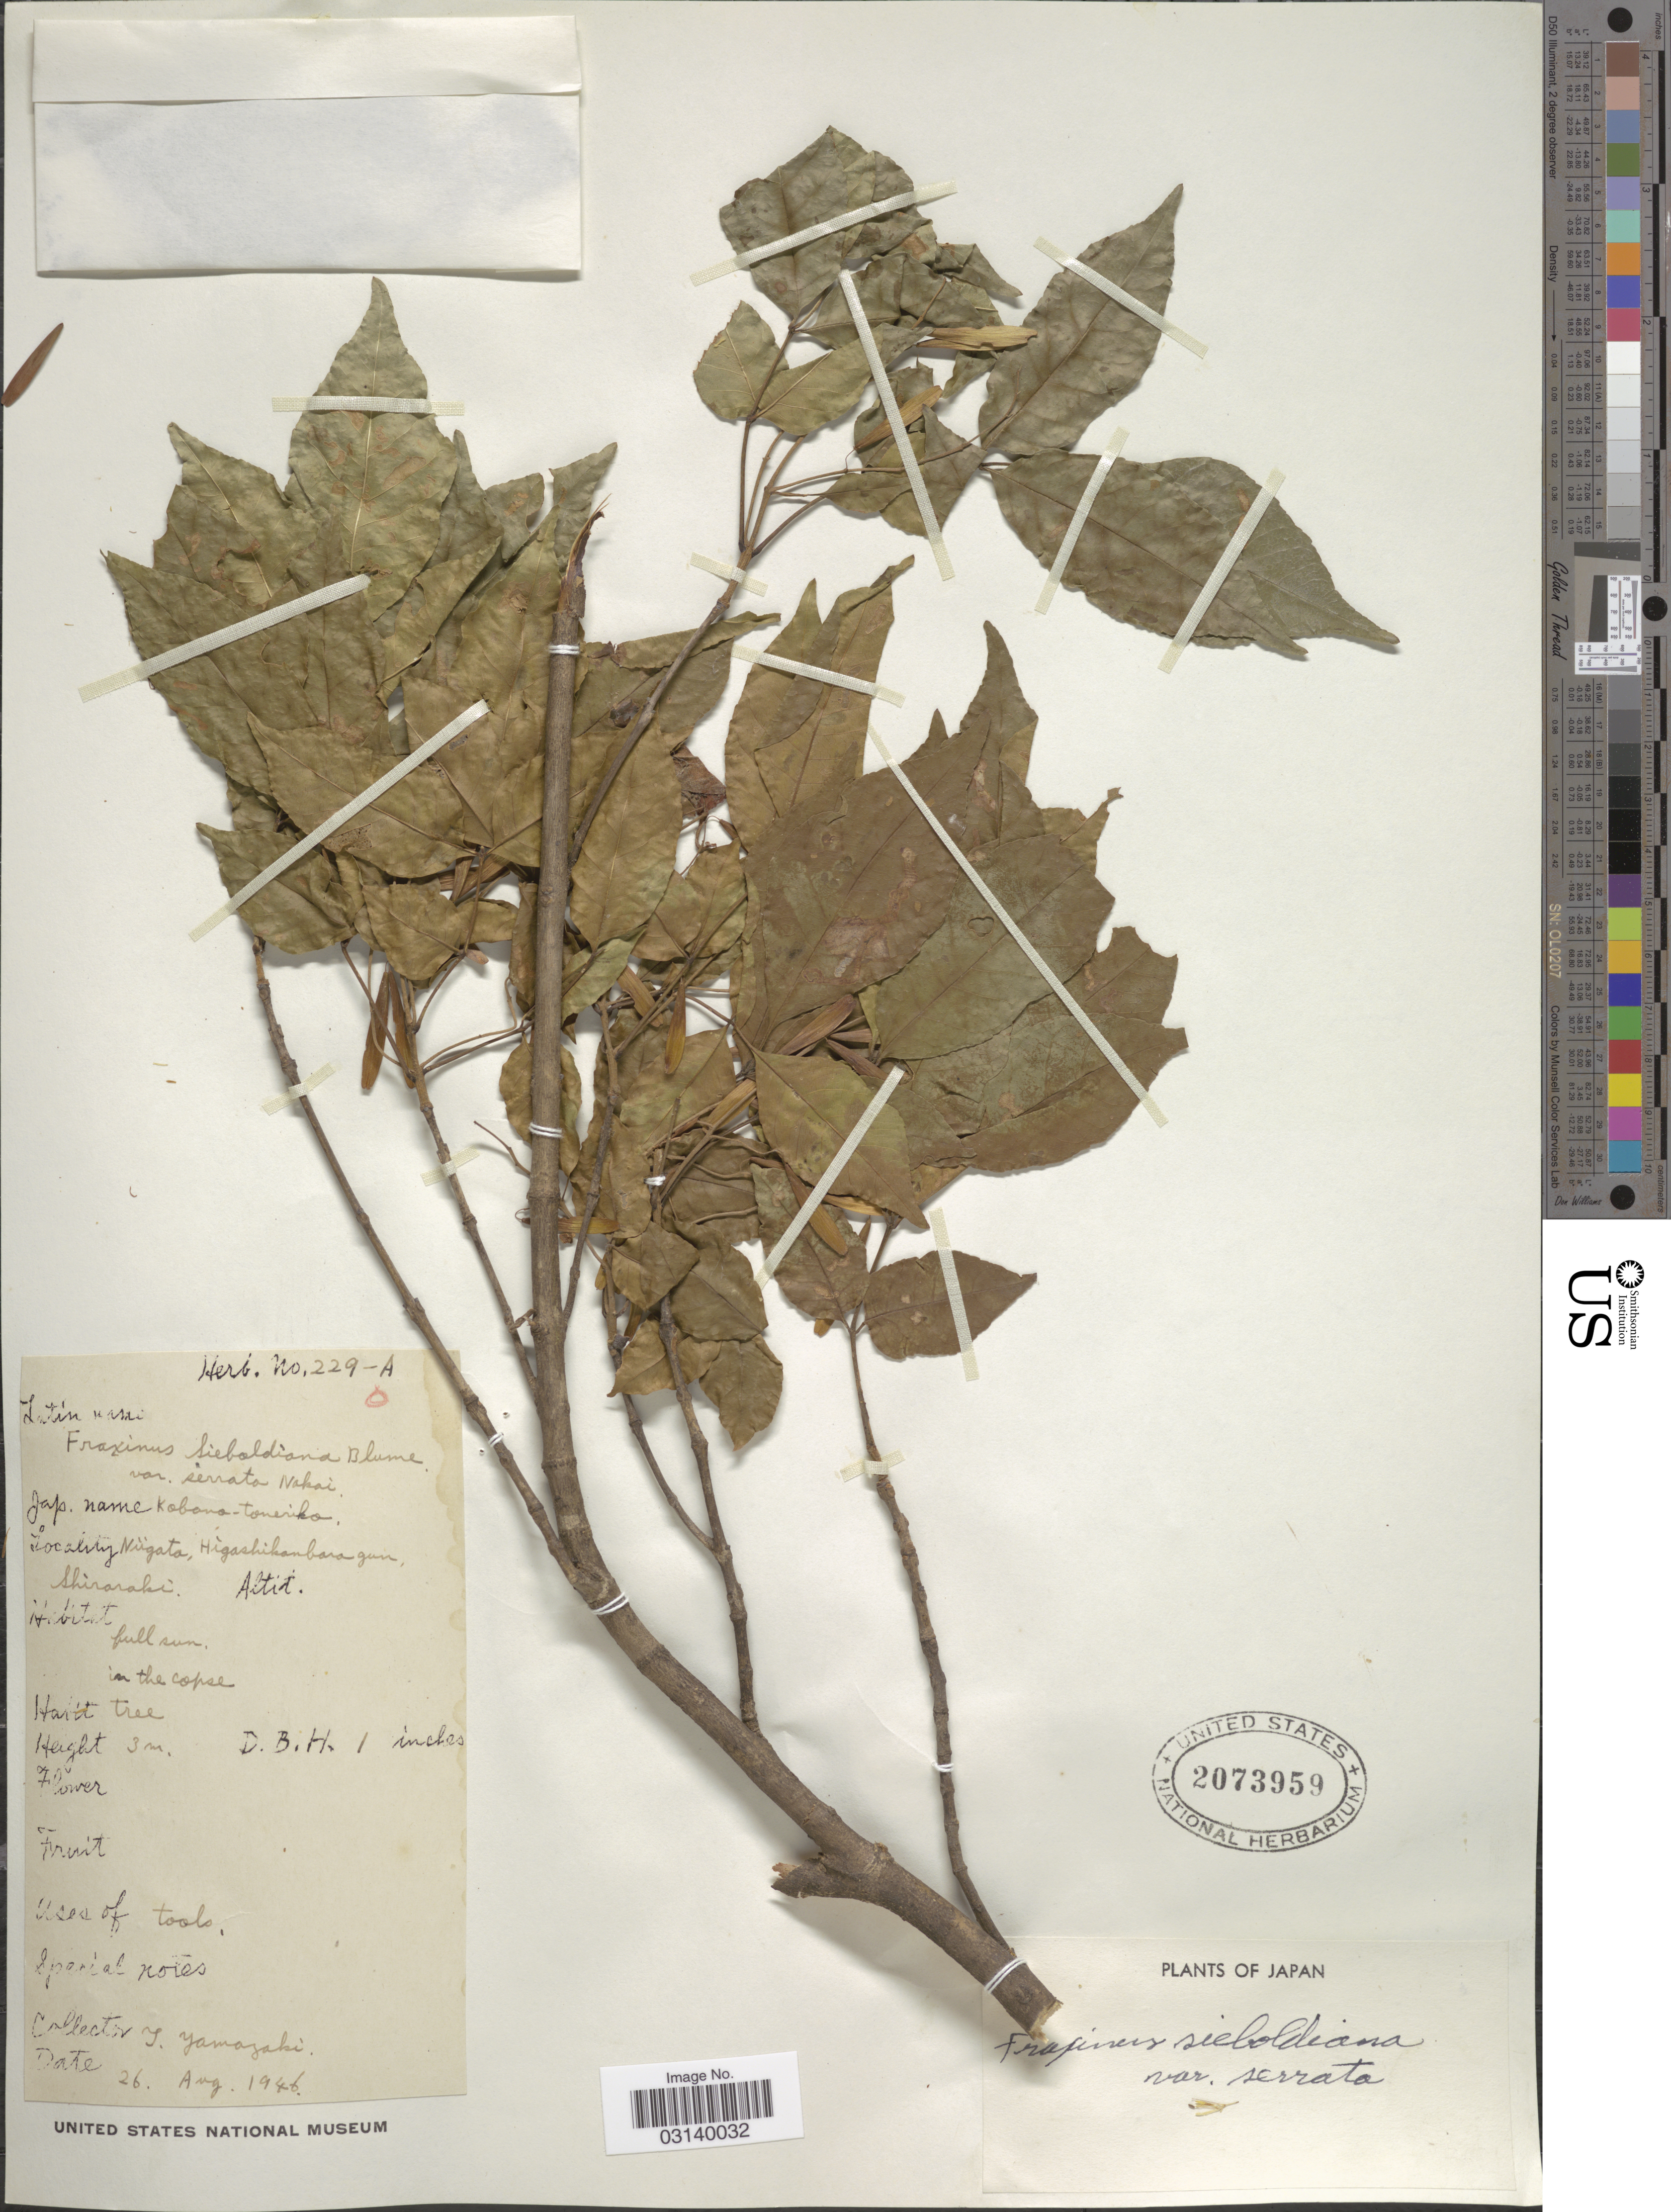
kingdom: Plantae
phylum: Tracheophyta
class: Magnoliopsida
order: Lamiales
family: Oleaceae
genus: Fraxinus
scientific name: Fraxinus sieboldiana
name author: Blume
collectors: T. Yamazaki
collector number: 229-A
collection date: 1946-08-26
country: Japan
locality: Nügata, Higashikanbaragun, Shiraraki.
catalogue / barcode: US 2073959